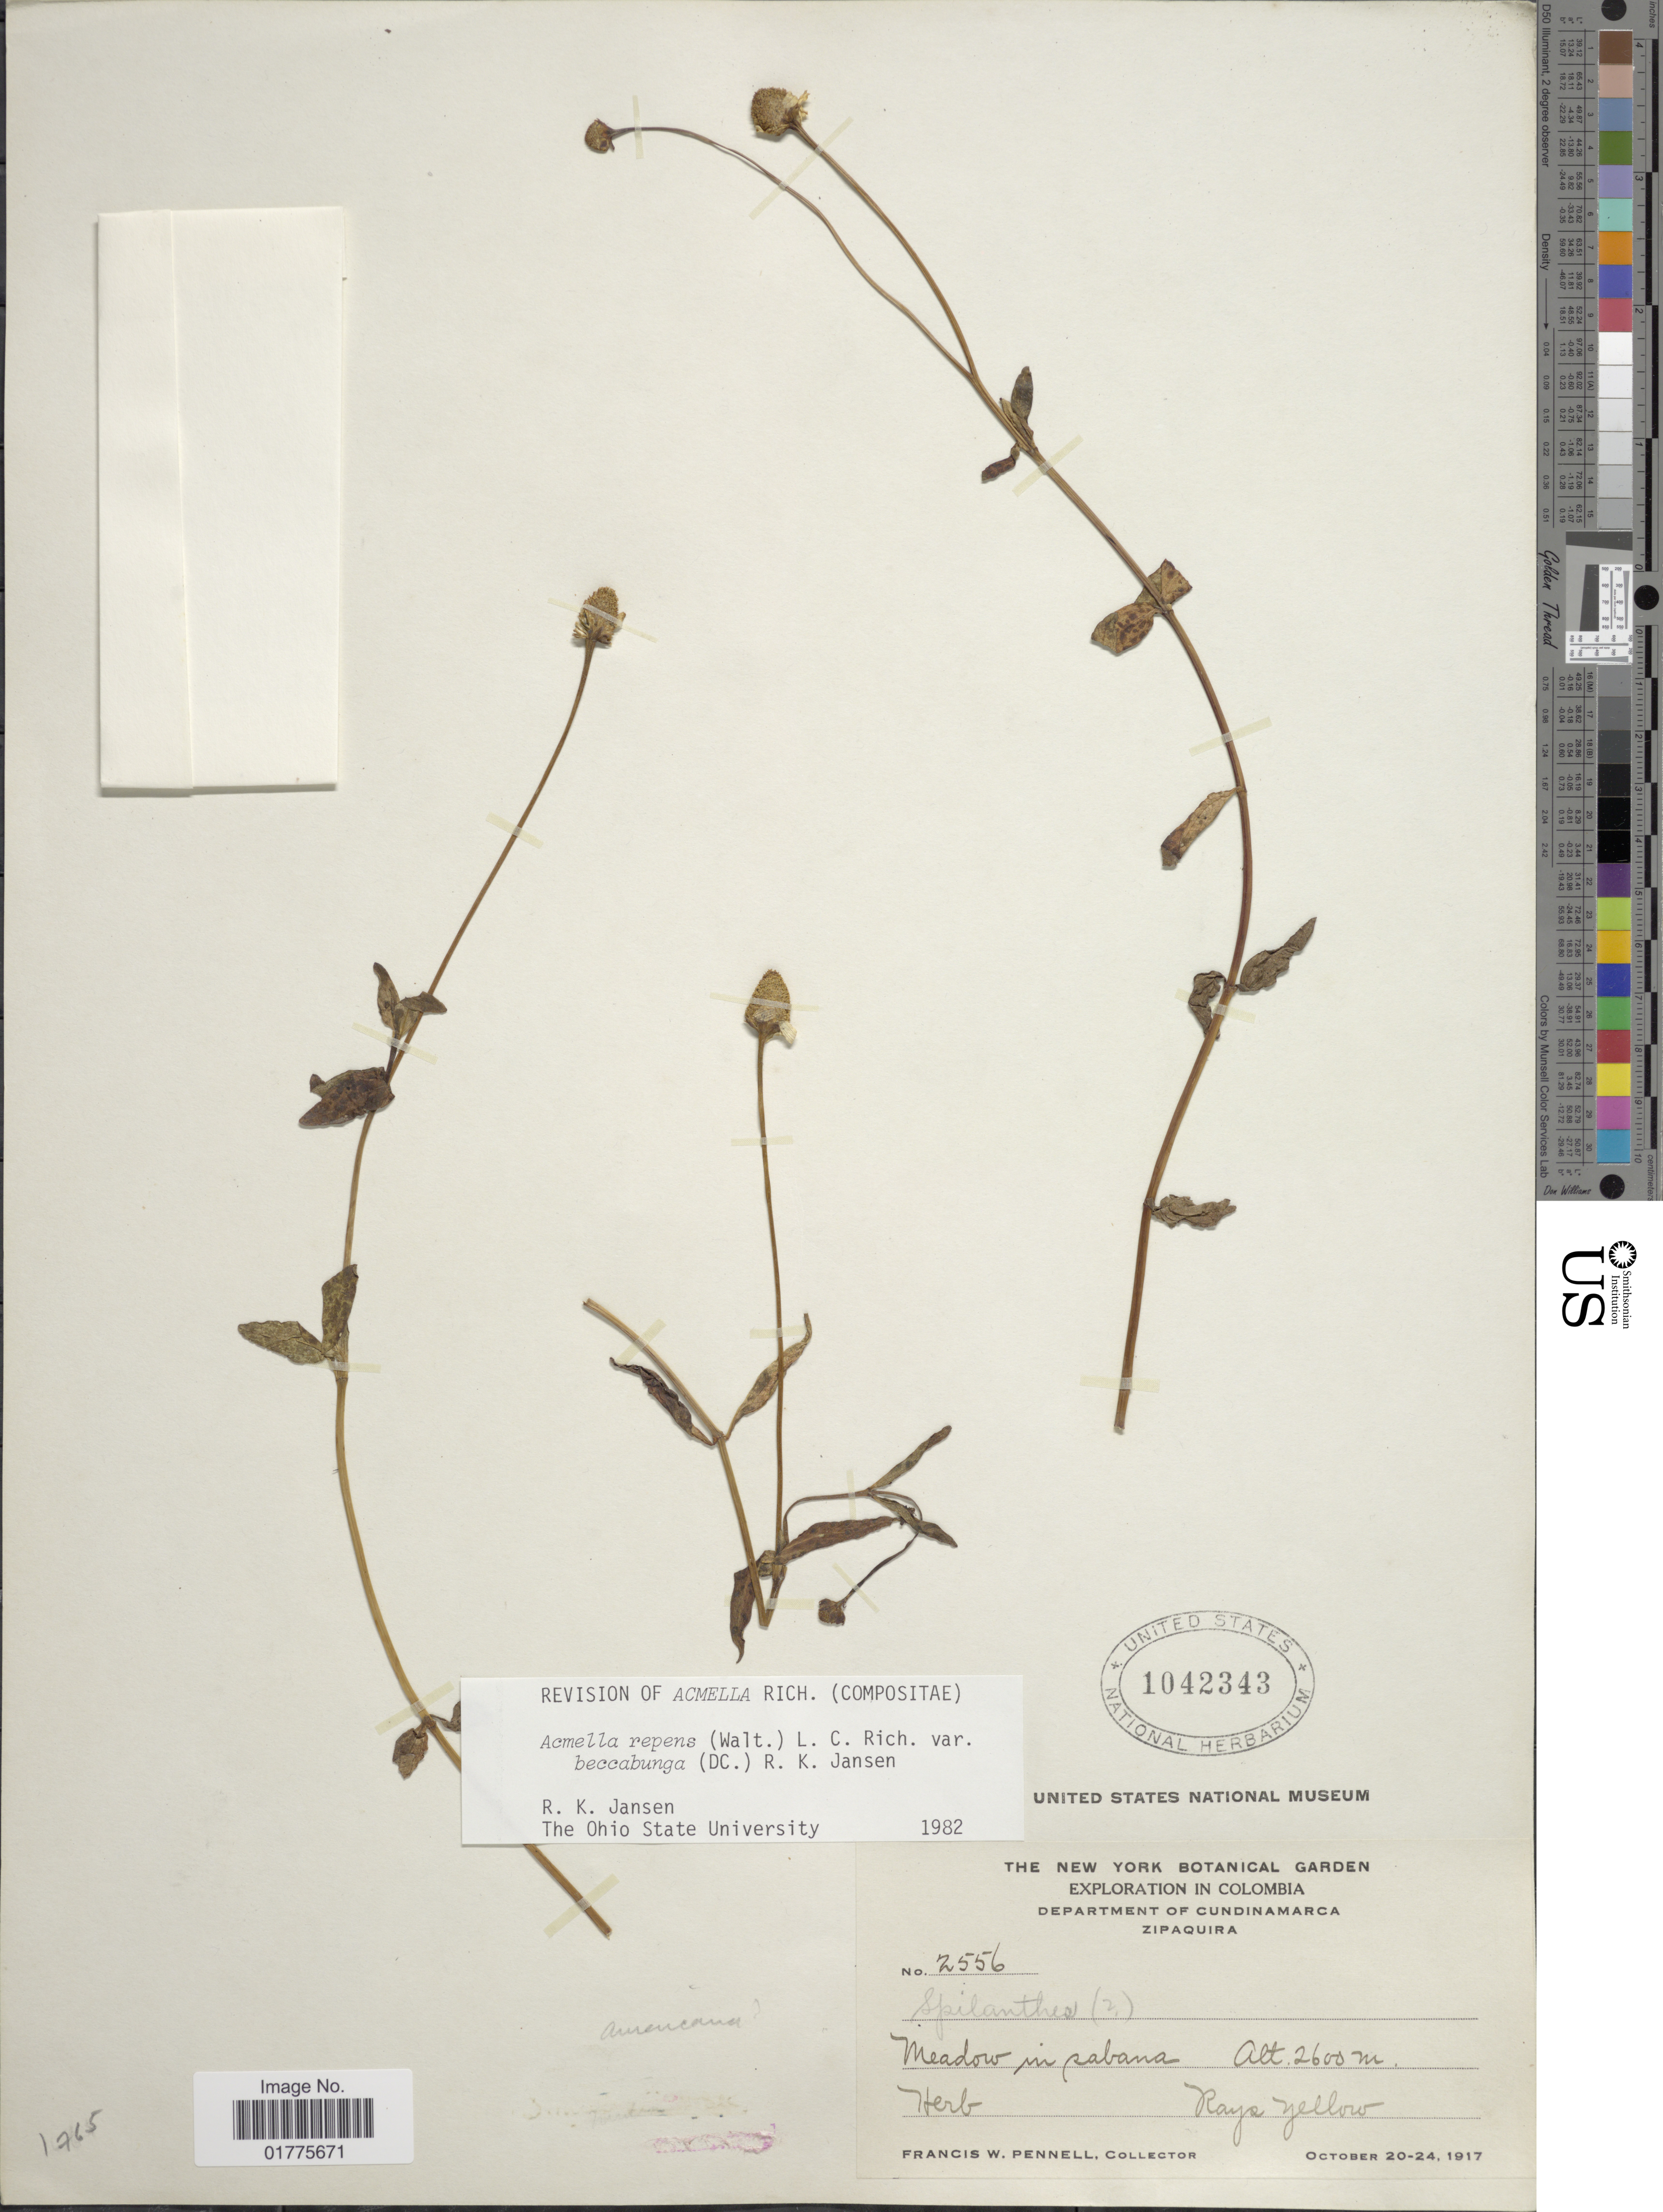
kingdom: Plantae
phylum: Tracheophyta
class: Magnoliopsida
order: Asterales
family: Asteraceae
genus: Acmella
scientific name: Acmella repens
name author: (Walter) Rich.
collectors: F. W. Pennell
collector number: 2556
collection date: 1917-10-20/1917-10-24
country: Colombia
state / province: Cundinamarca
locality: Zipaquira, meadow in sabana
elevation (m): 2600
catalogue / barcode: US 1042343